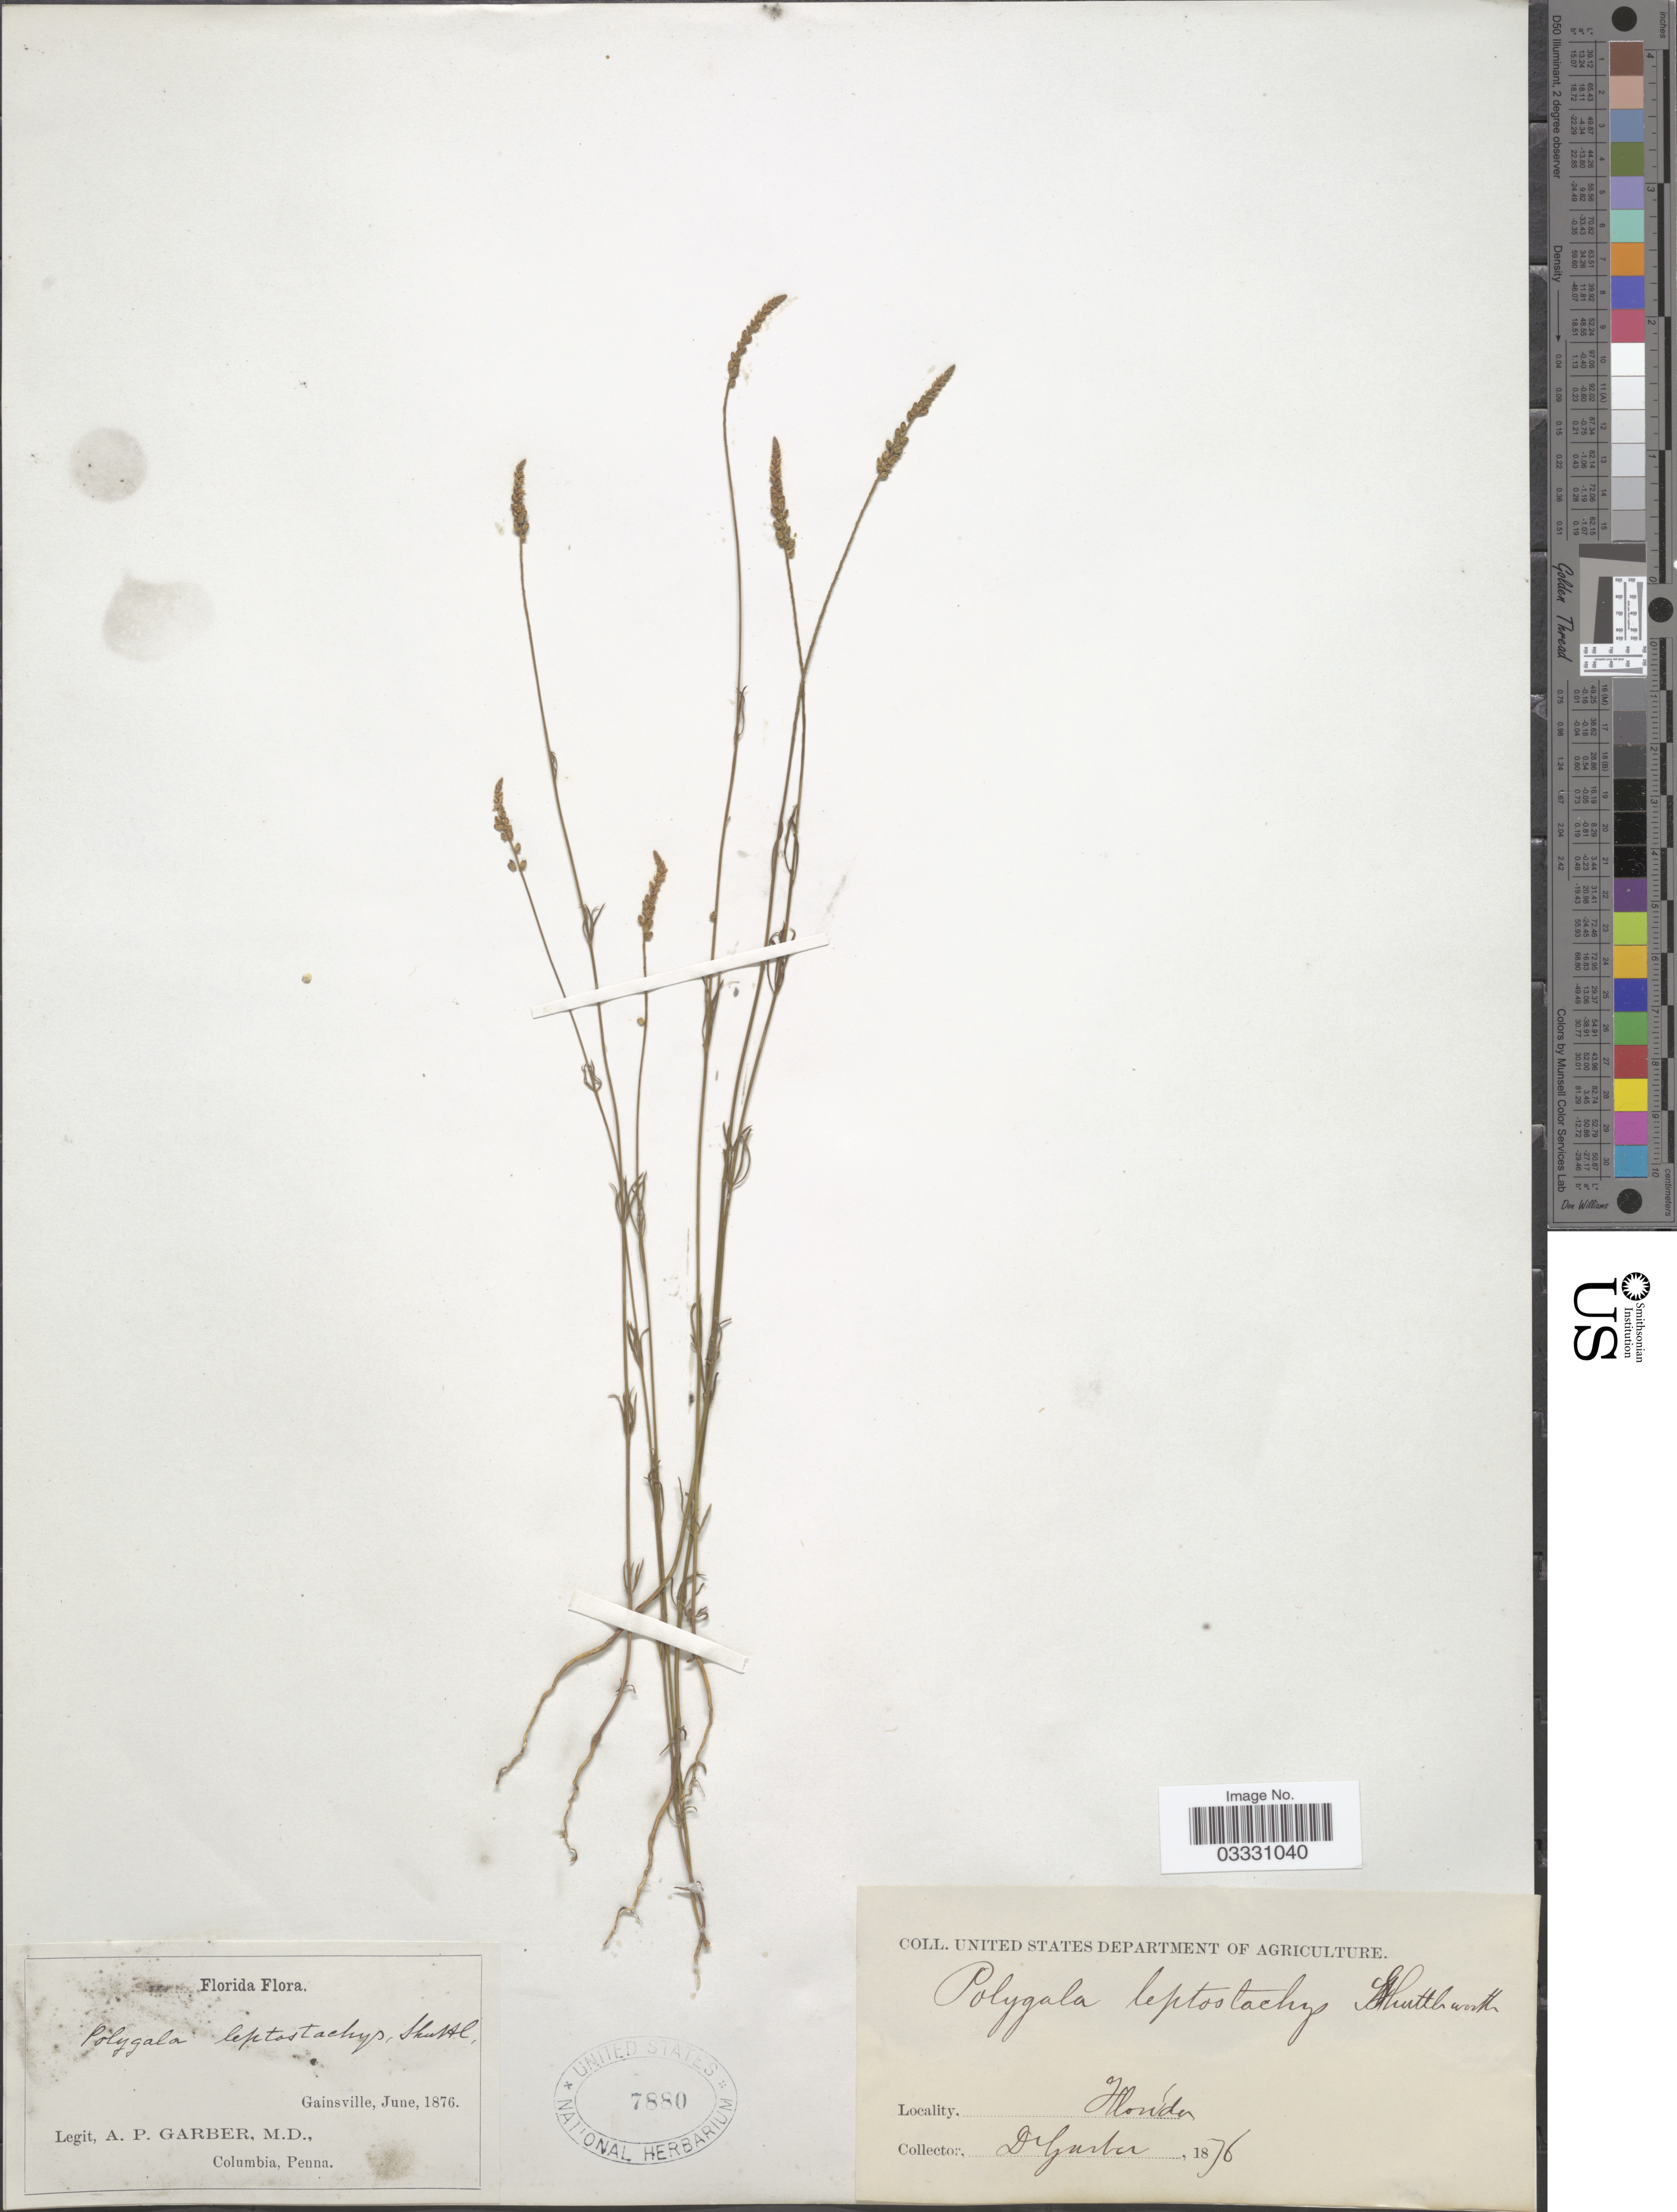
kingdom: Plantae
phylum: Tracheophyta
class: Magnoliopsida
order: Fabales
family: Polygalaceae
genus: Polygala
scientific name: Polygala leptostachys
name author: Shuttlew. ex A. Gray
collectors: A. P. Garber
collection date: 1876-06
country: United States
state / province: Florida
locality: Gainsville.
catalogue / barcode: US 7880